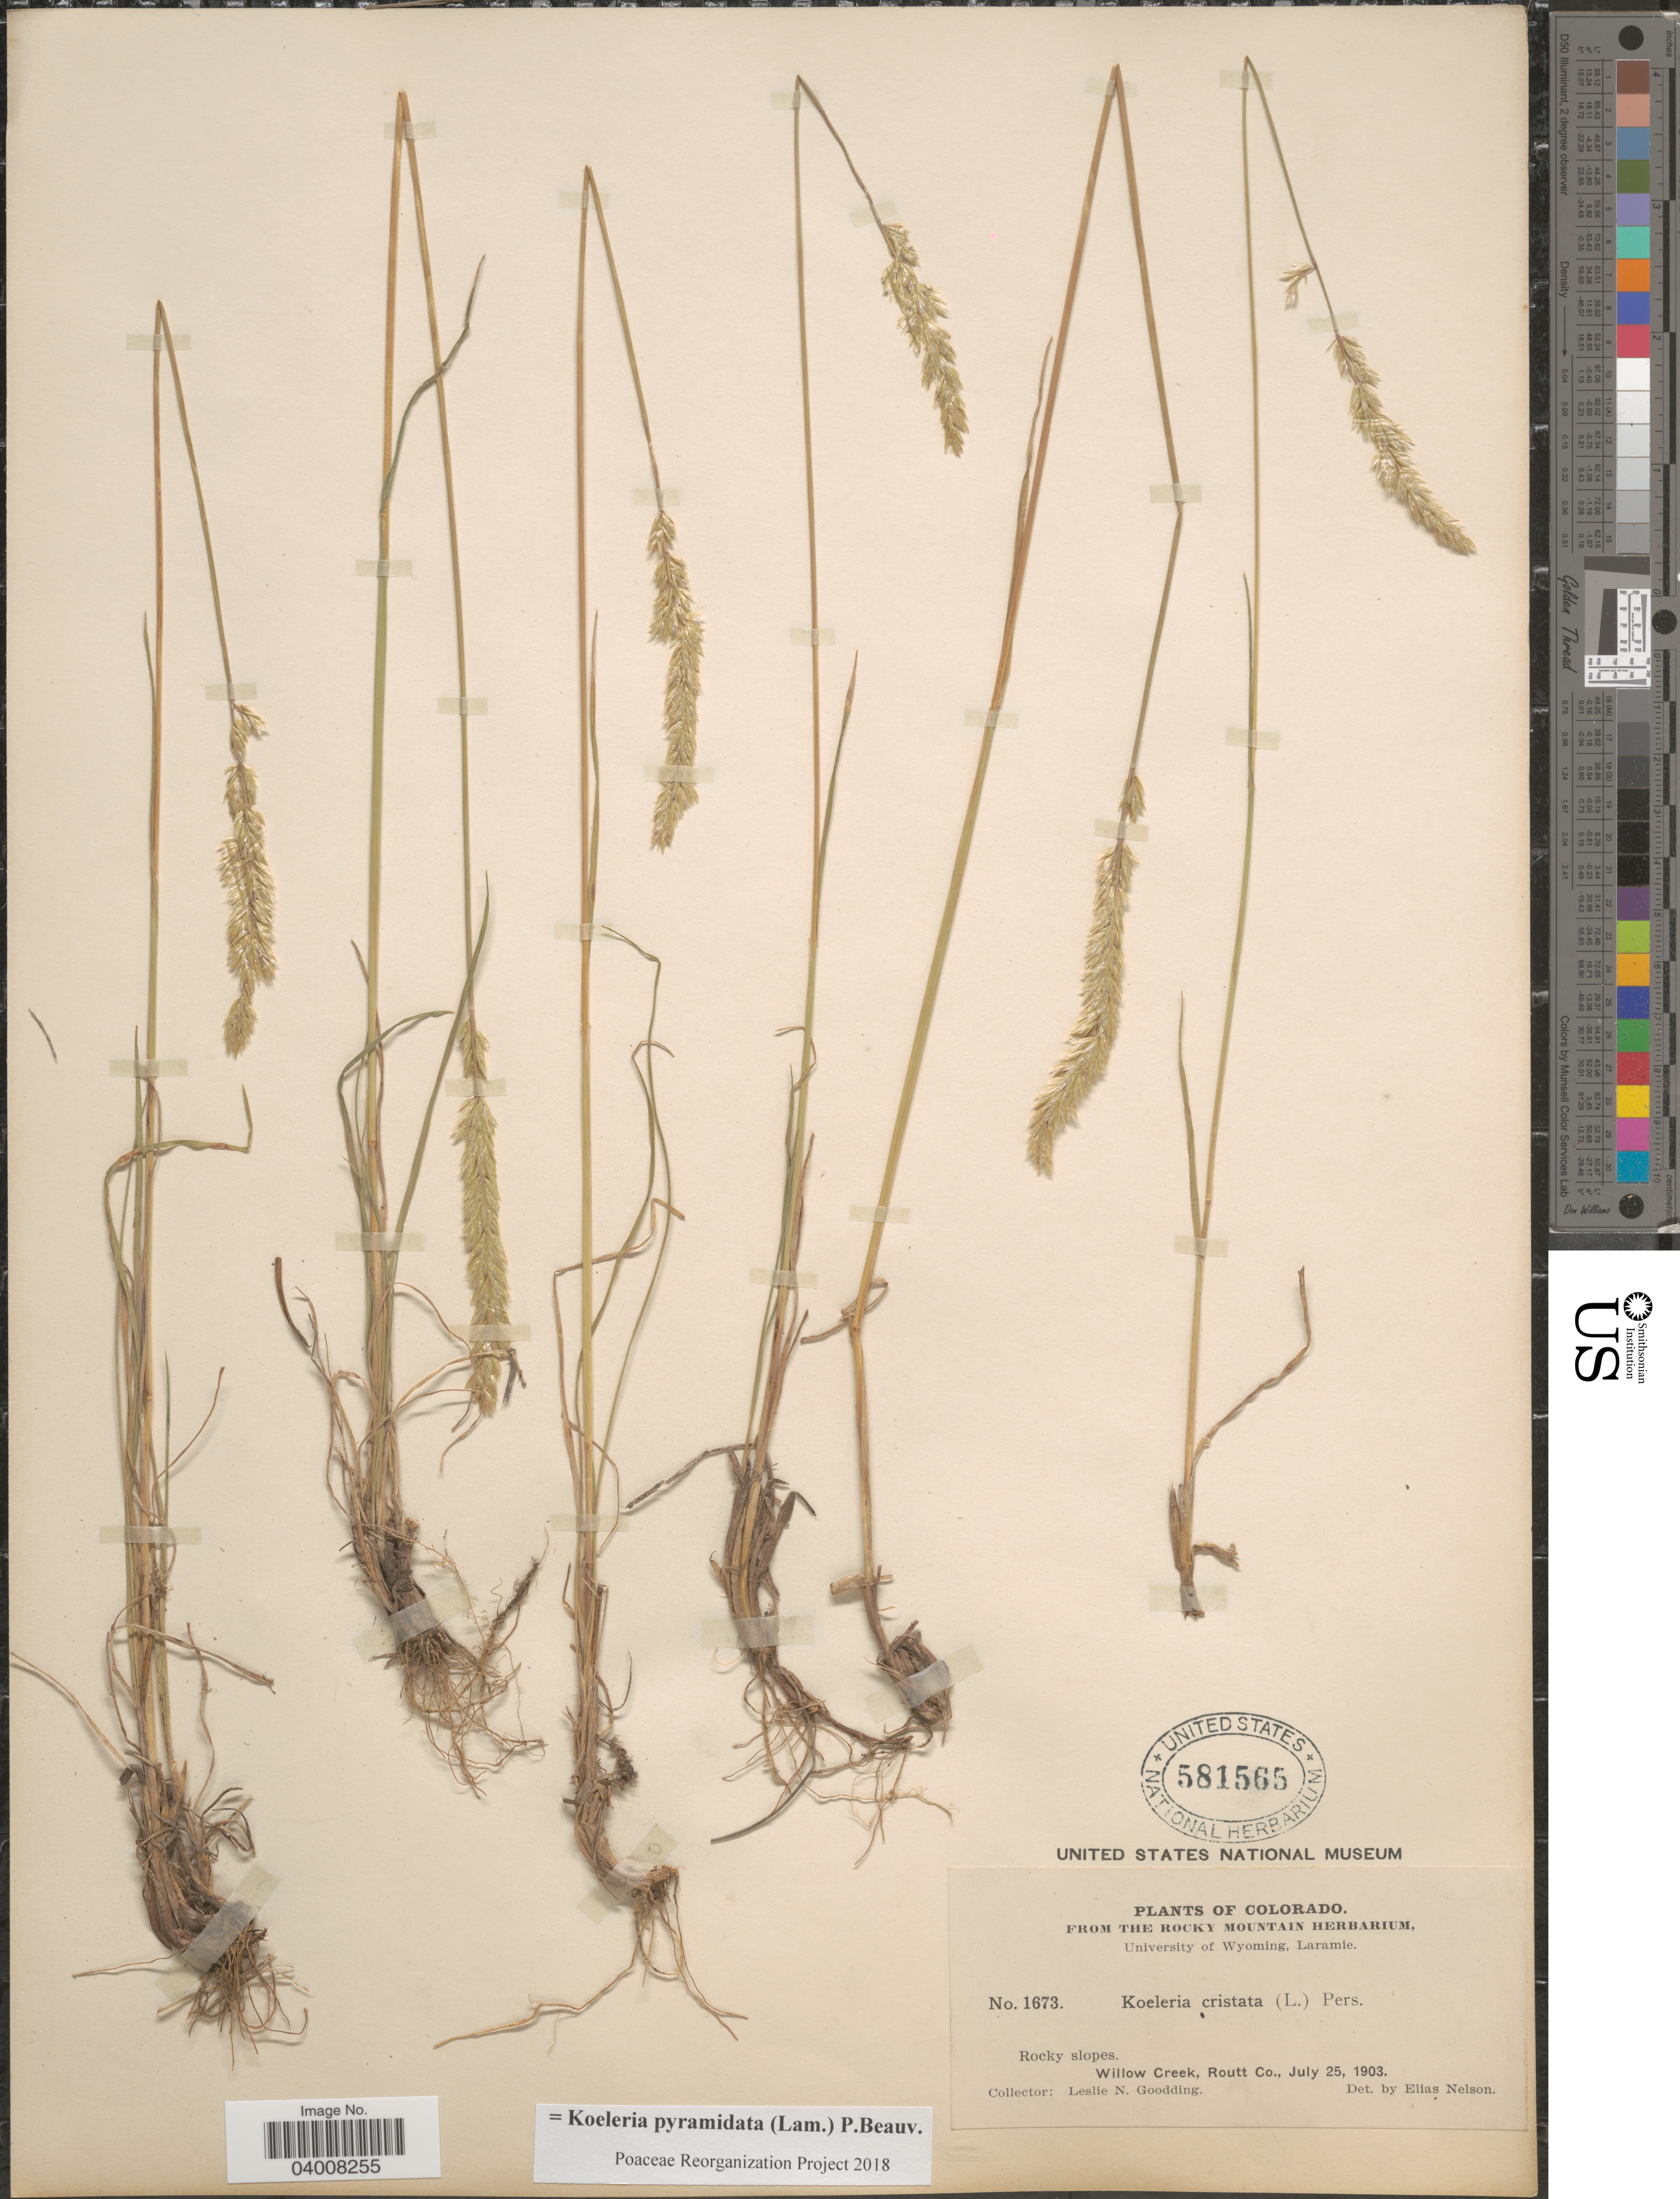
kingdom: Plantae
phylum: Tracheophyta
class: Liliopsida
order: Poales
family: Poaceae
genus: Koeleria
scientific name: Koeleria pyramidata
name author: (Lam.) P. Beauv.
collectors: L. N. Goodding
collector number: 1673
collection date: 1903-07-25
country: United States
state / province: Colorado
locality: Willow Creek, Routt Co.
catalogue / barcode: US 581565